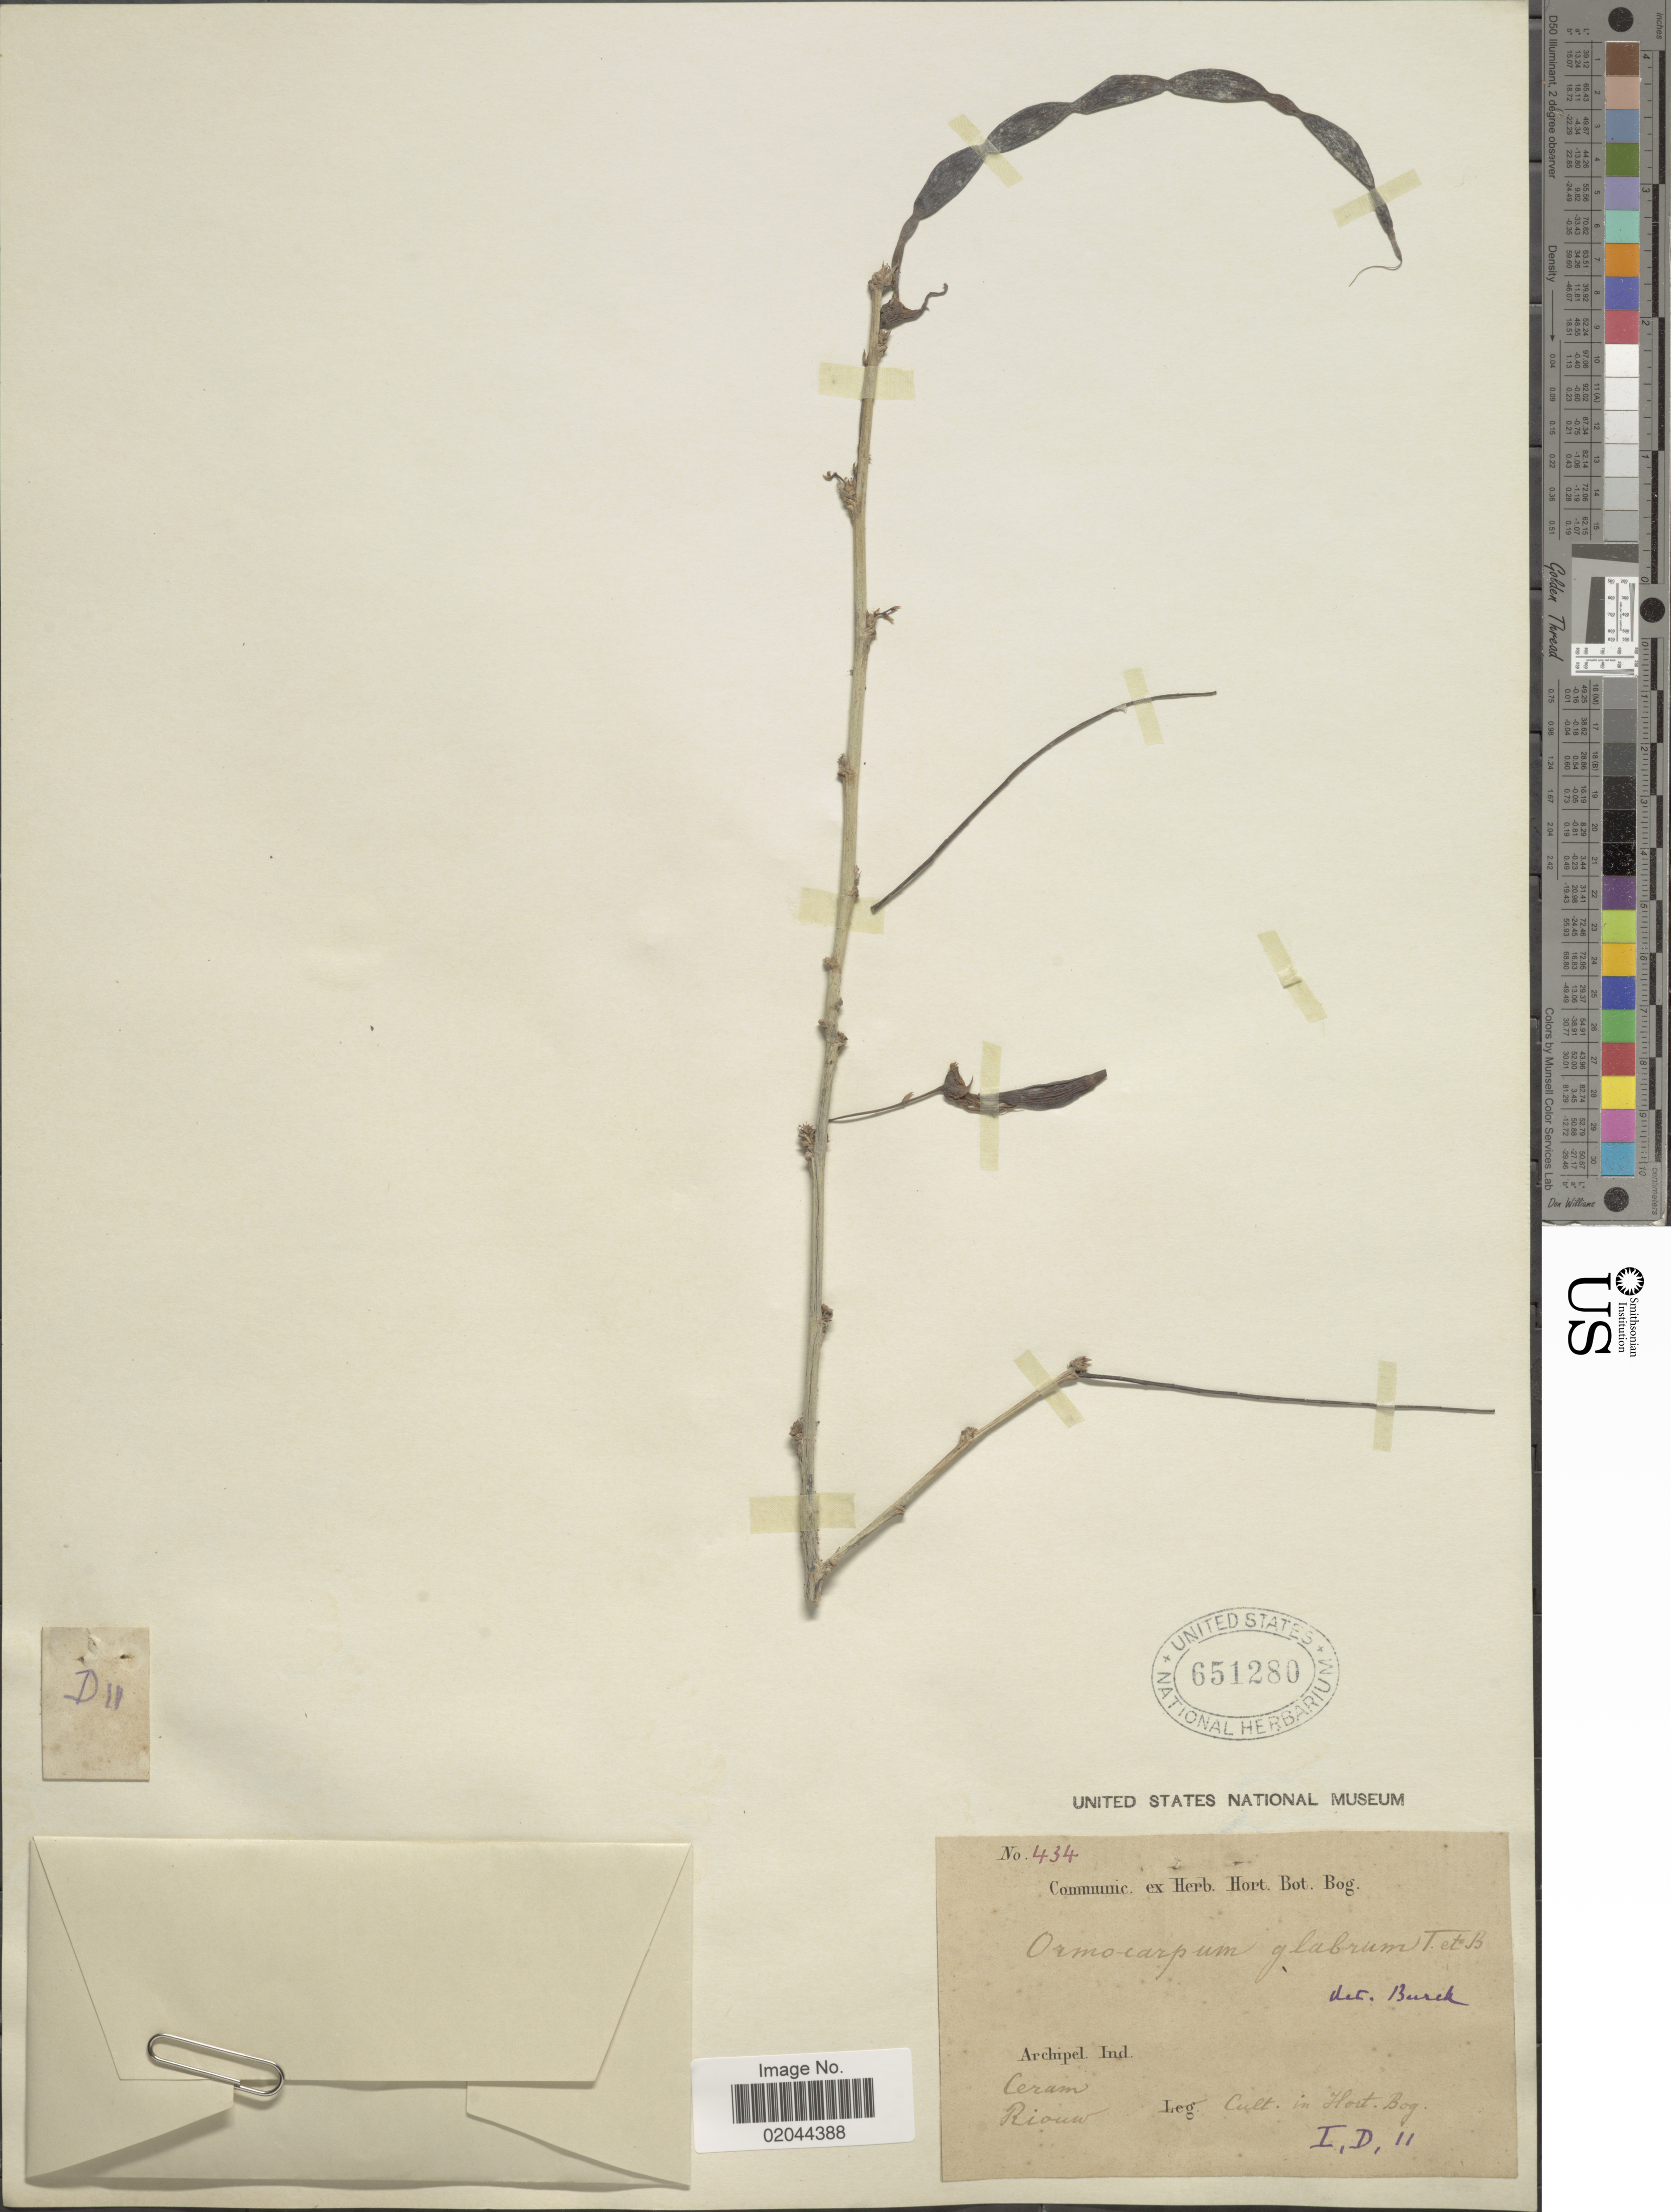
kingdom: Plantae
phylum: Tracheophyta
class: Magnoliopsida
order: Fabales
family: Fabaceae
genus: Ormocarpum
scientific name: Ormocarpum orientale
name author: (Spreng.) Merr.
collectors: ex herb. Hort. Bot. Bog.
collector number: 434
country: Indonesia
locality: Archipel. Ind. Ceram. Riouw. Cult. in Hort. Bog.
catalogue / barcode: US 651280